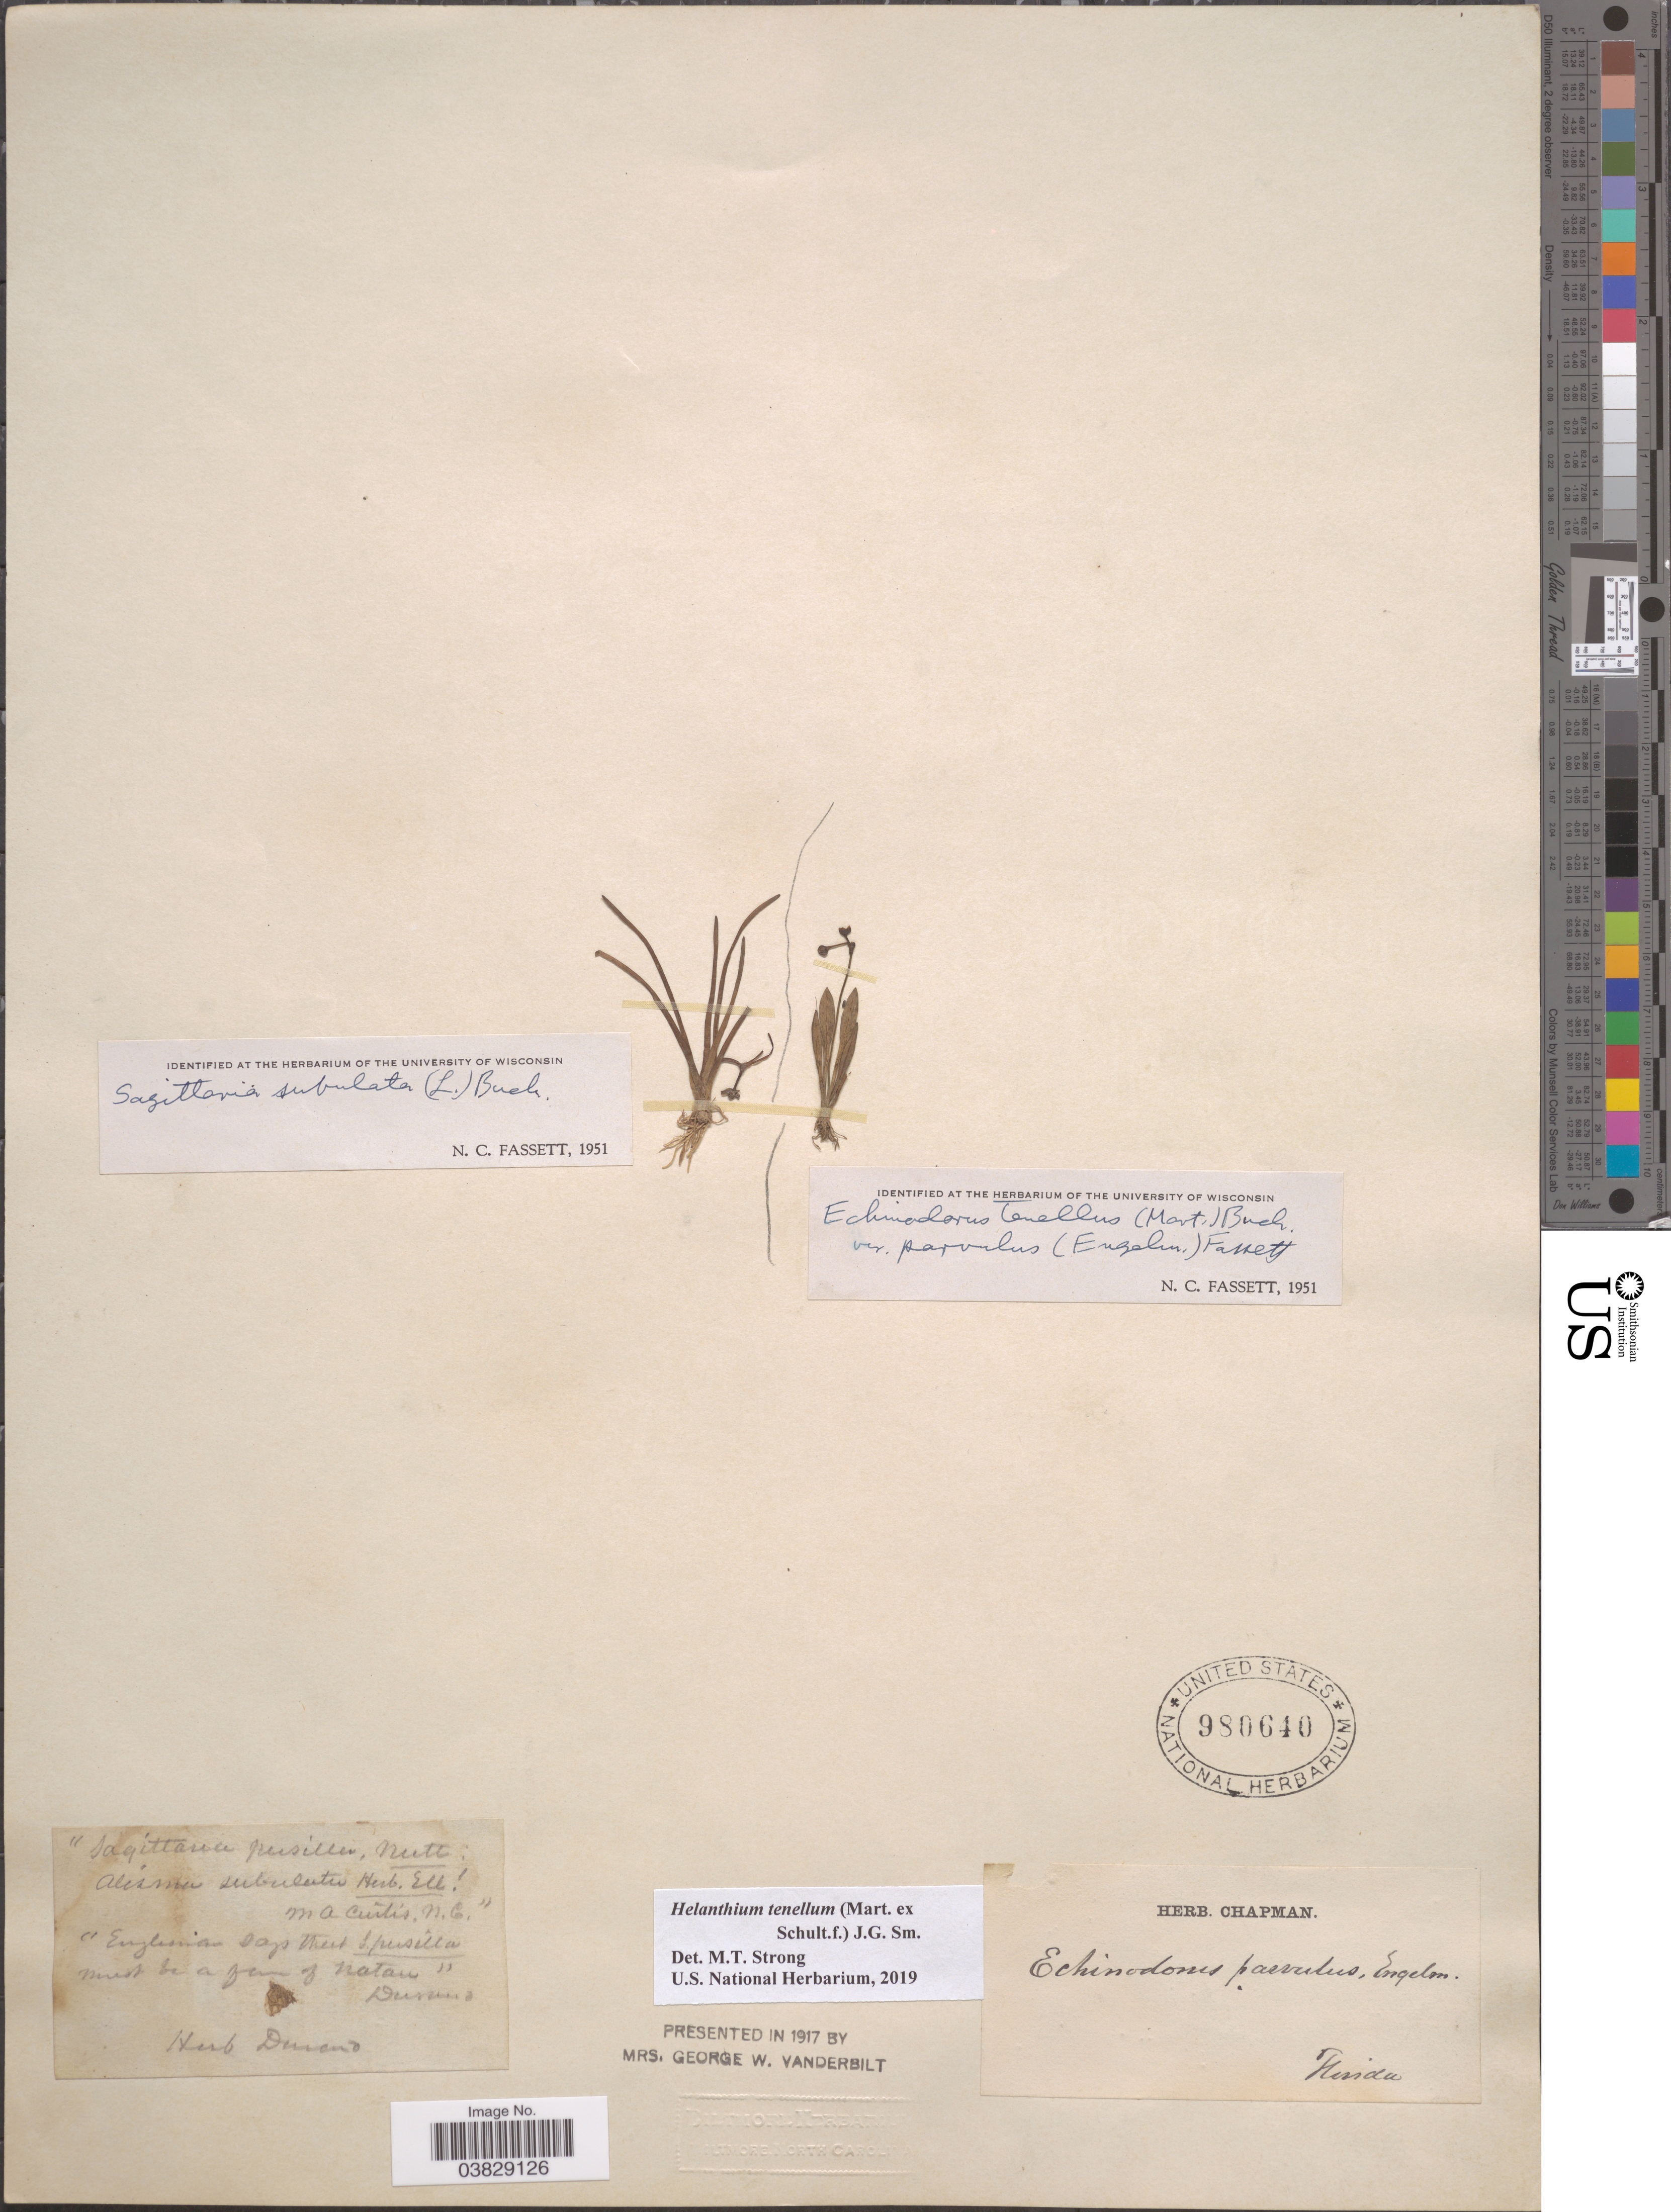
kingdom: Plantae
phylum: Tracheophyta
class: Liliopsida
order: Alismatales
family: Alismataceae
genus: Helanthium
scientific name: Helanthium tenellum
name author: (Mart. ex Schult. f.) J.G. Sm.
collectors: Ex herb. Durand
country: United States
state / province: Florida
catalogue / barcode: US 980640